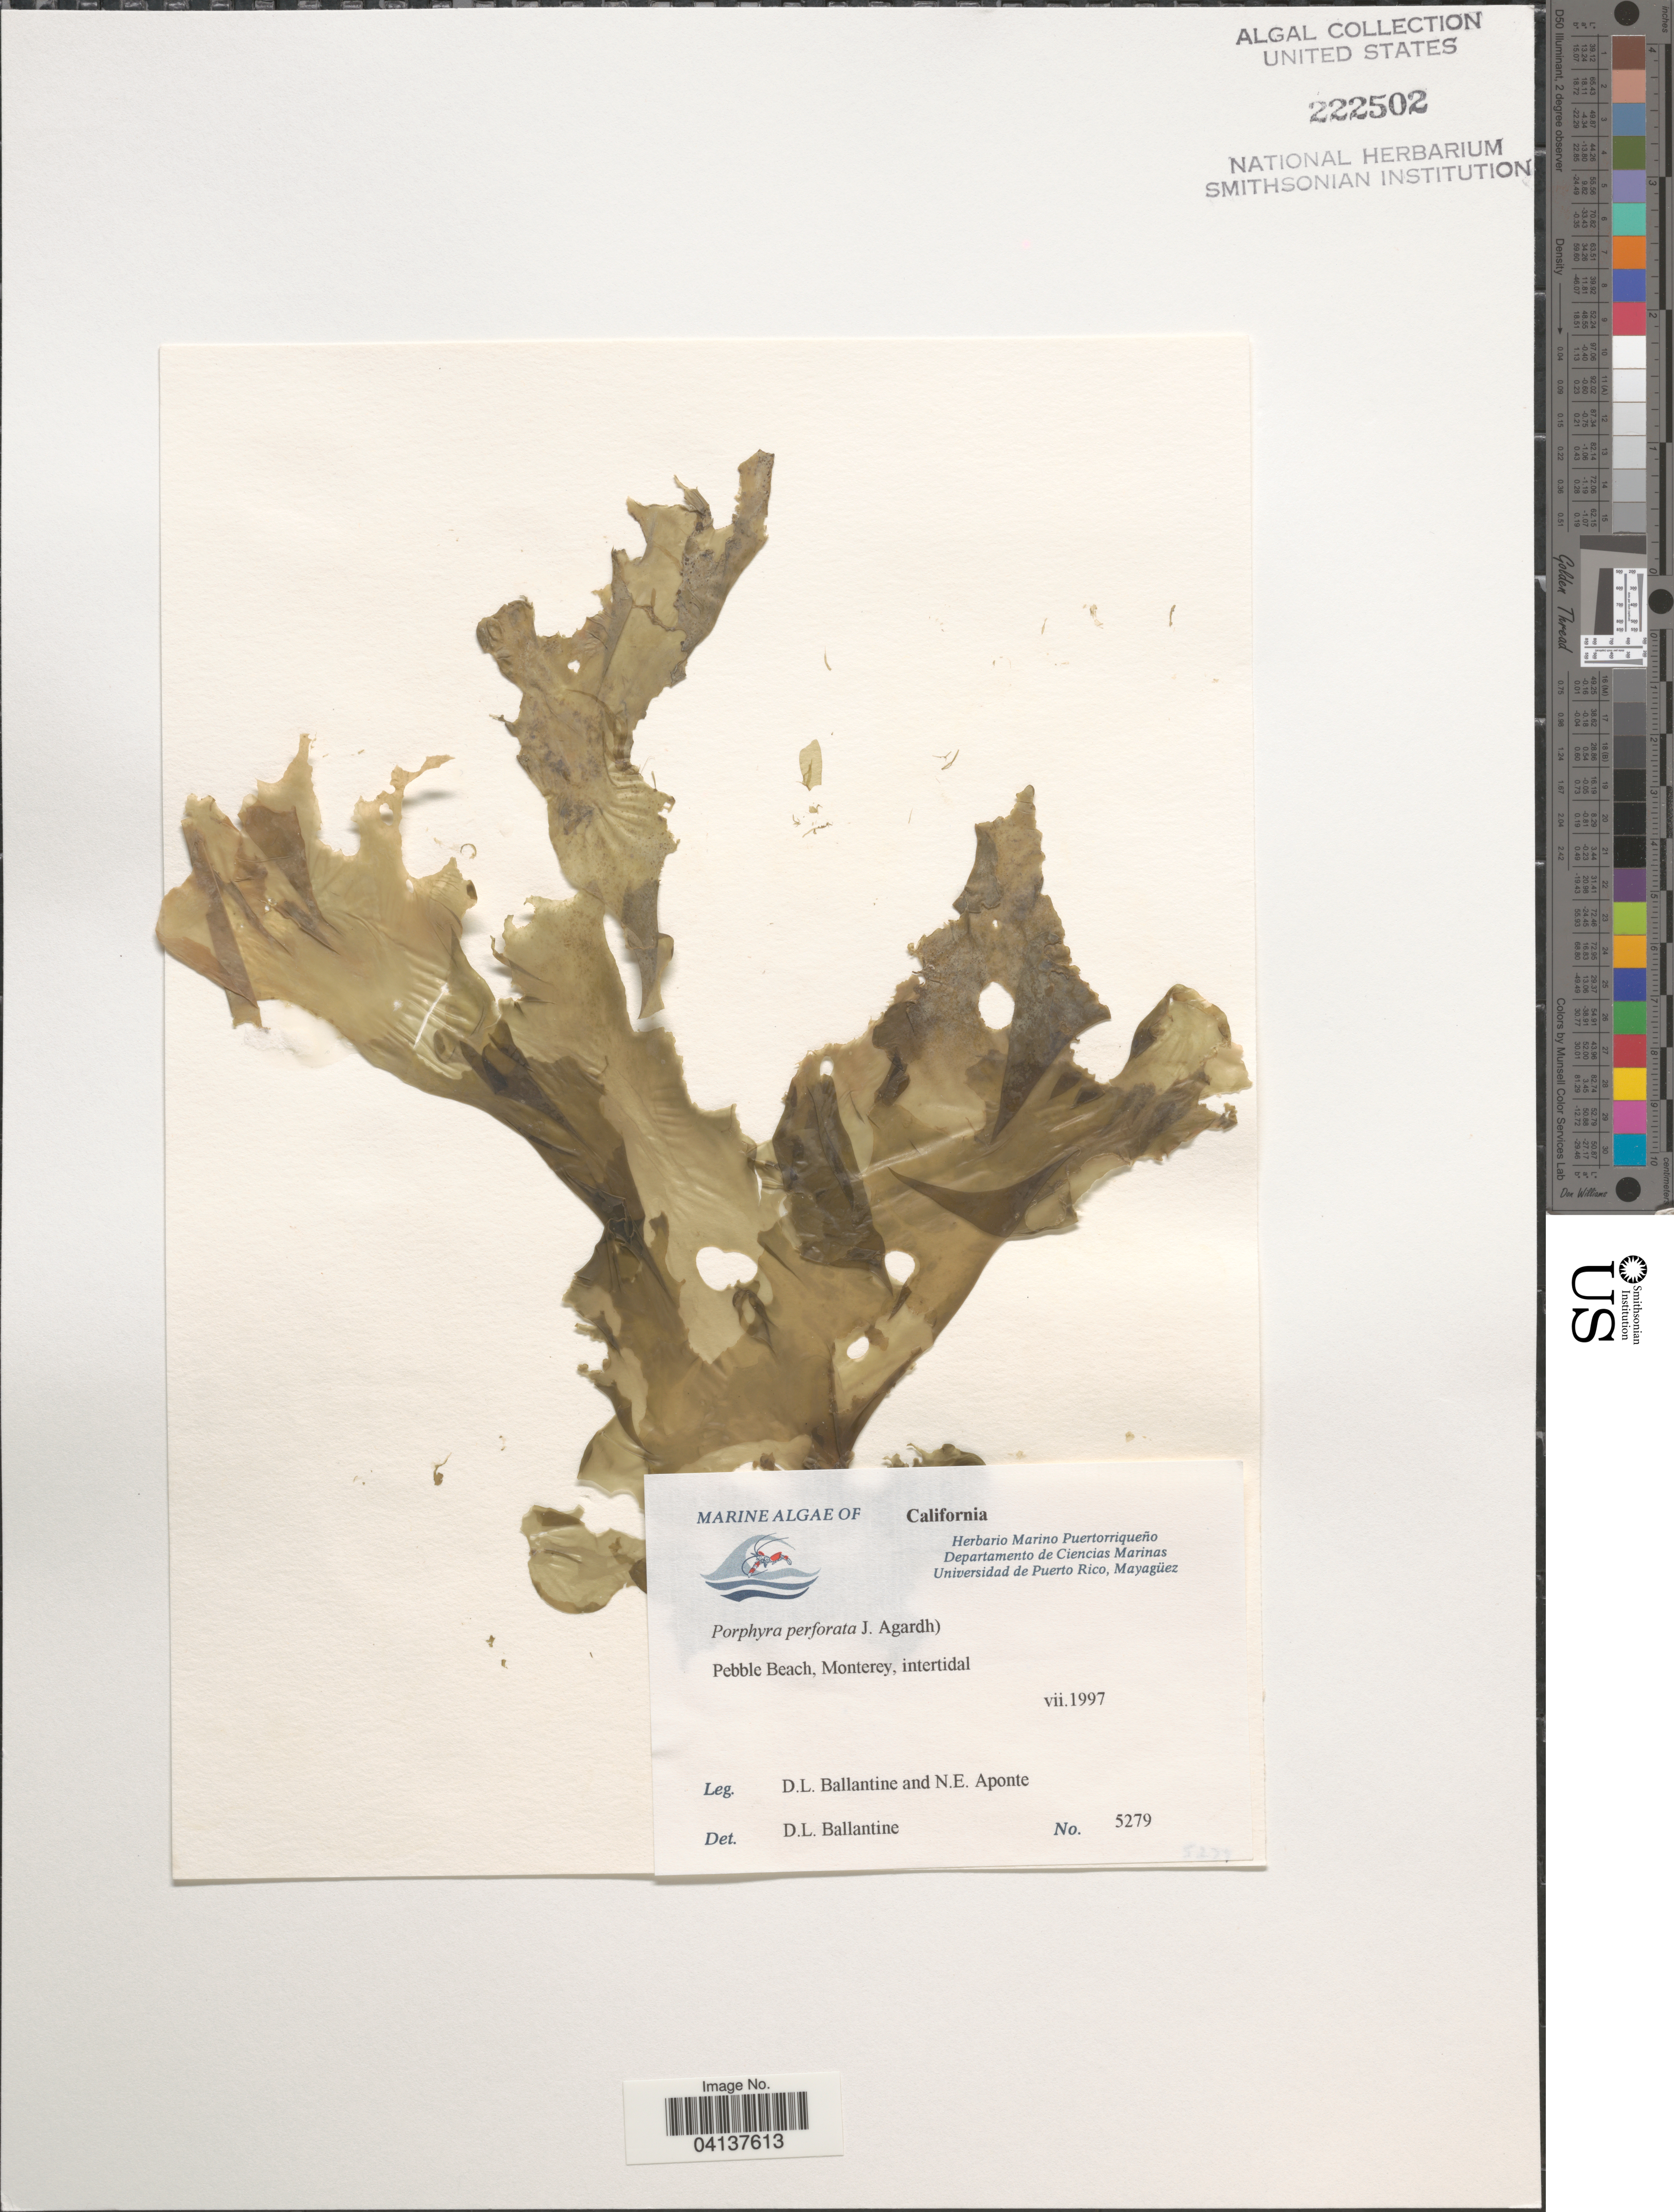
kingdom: Plantae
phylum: Rhodophyta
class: Bangiophyceae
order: Bangiales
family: Bangiaceae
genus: Pyropia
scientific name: Pyropia perforata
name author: (J. Agardh) S.C. Lindstrom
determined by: Algae name updating Project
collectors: D.L. Ballantine & N. E. Aponte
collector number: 5279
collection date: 1997-07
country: United States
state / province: California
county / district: Monterey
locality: Pebble Beach, Monterey.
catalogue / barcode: US 222502